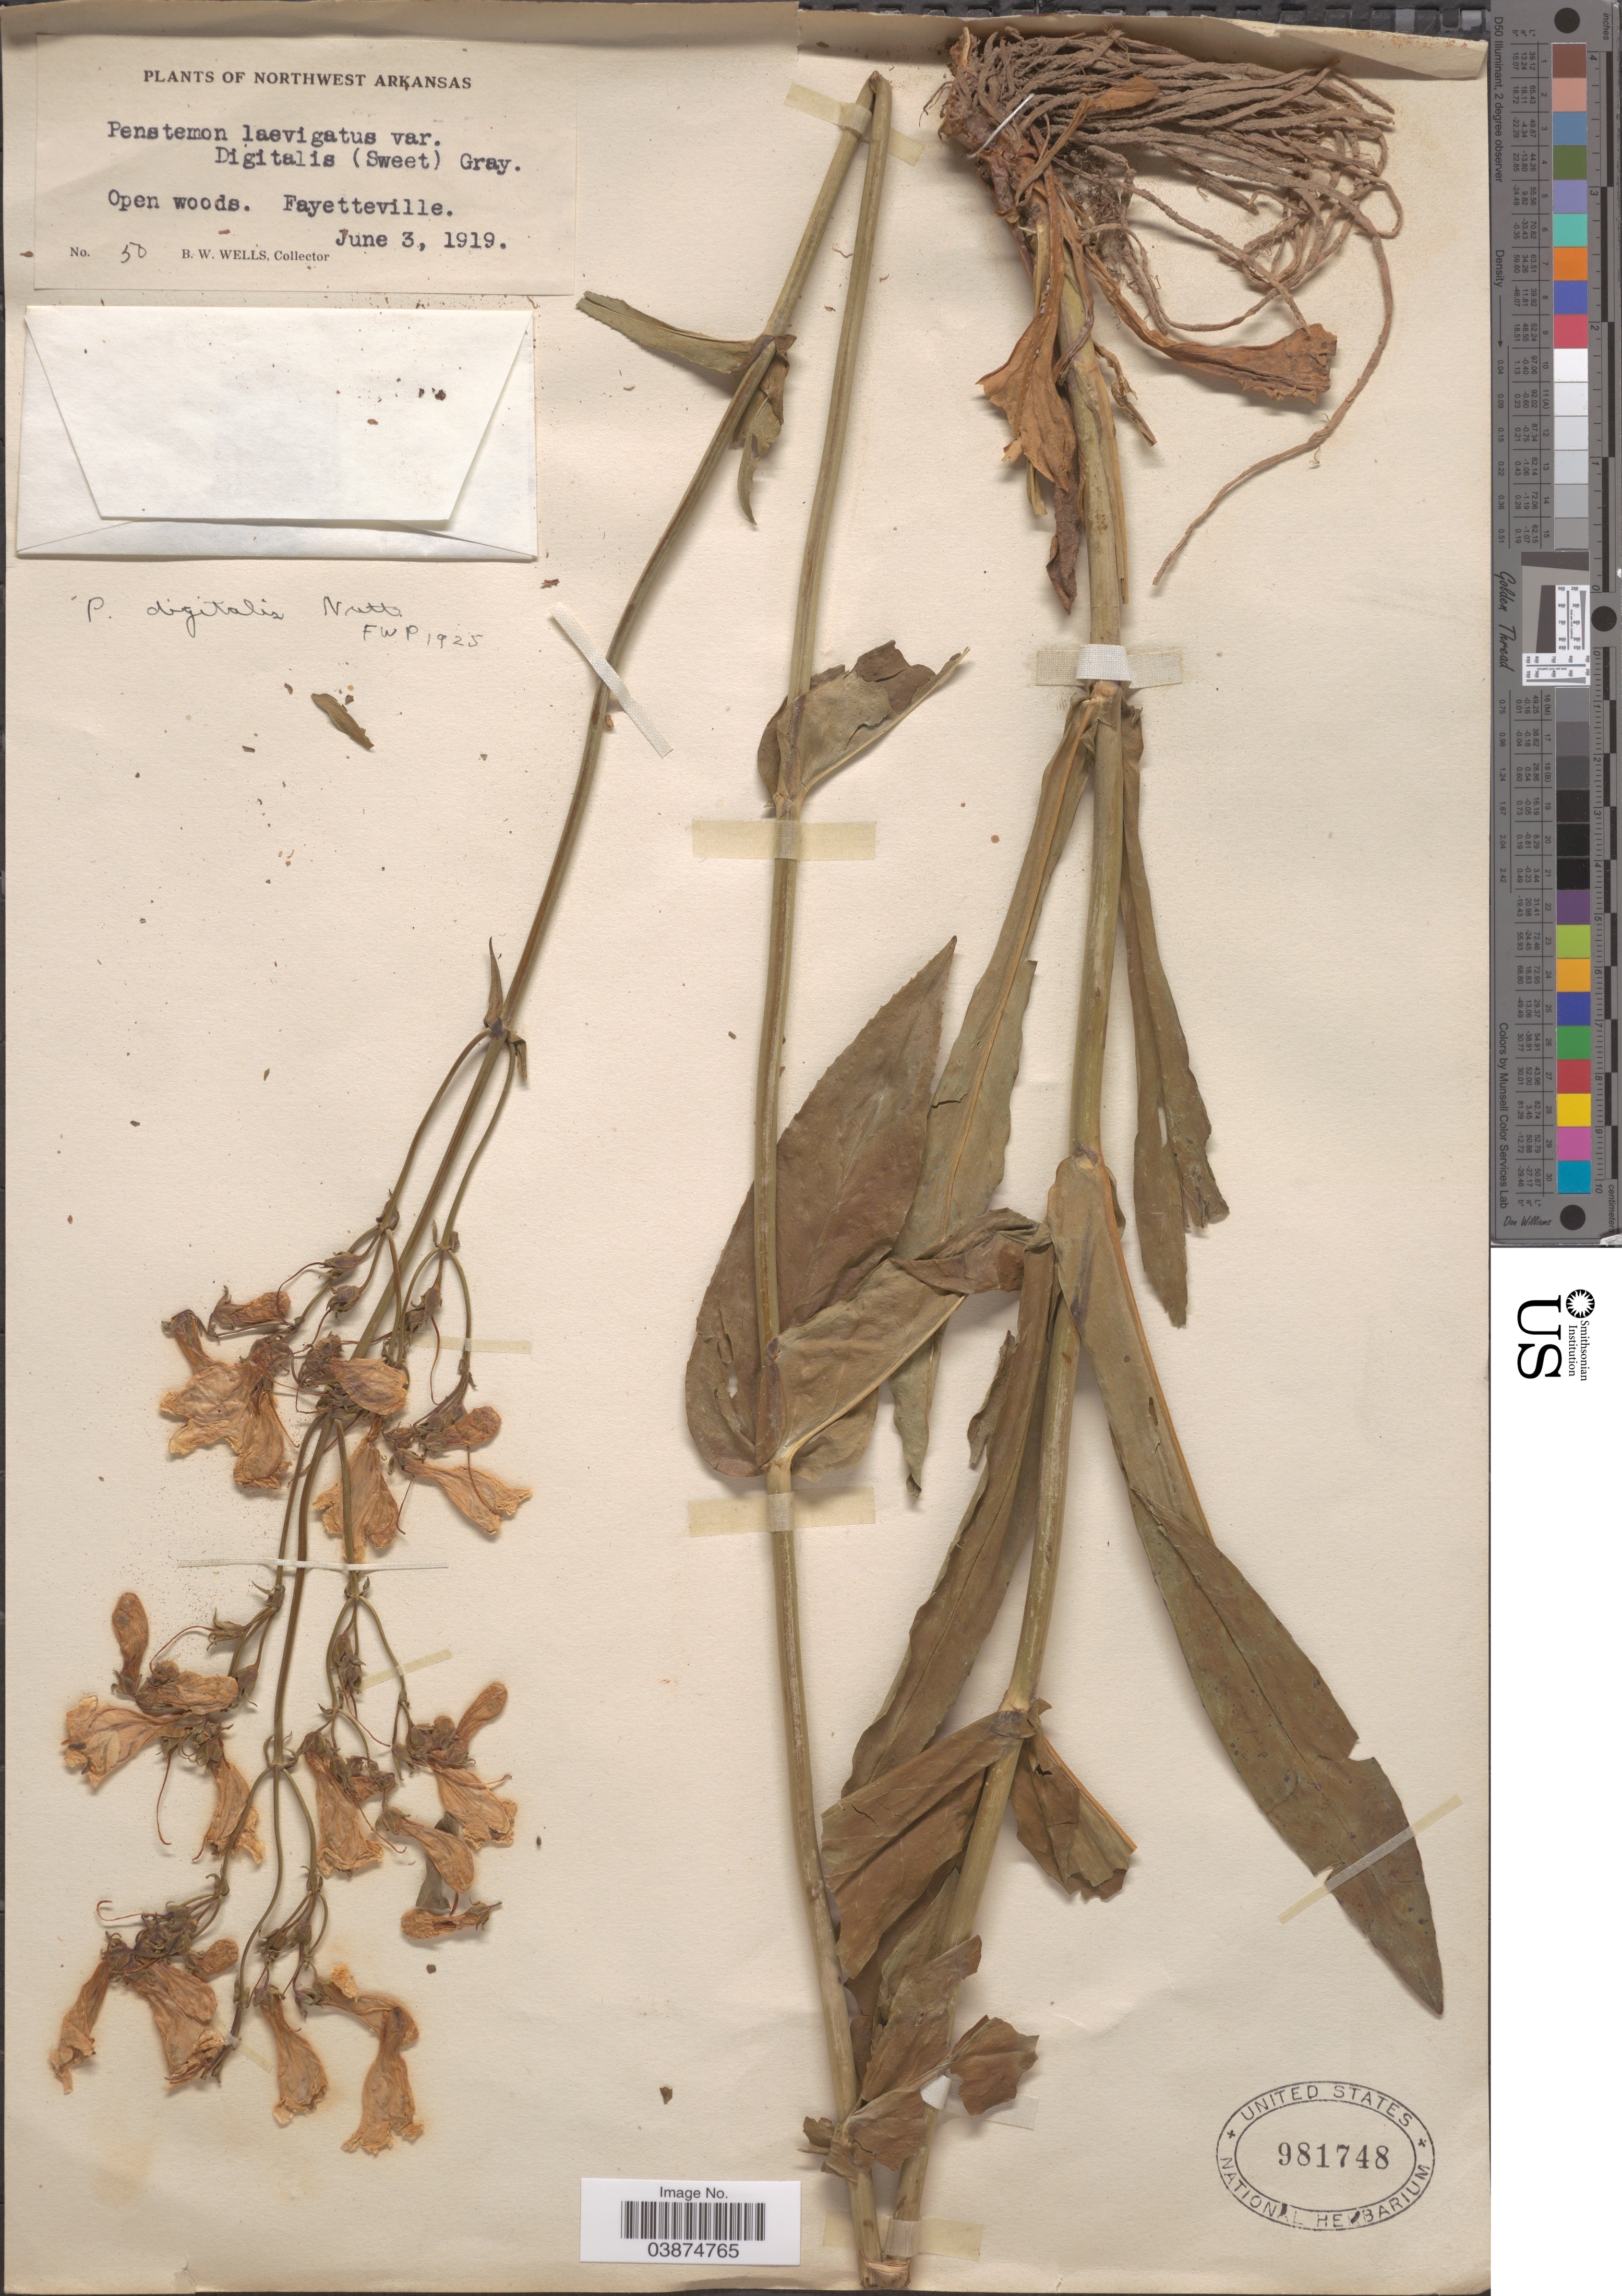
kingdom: Plantae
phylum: Tracheophyta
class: Magnoliopsida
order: Lamiales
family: Plantaginaceae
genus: Penstemon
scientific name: Penstemon digitalis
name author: Nutt. ex Sims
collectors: B. Wells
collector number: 50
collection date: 1919-06-03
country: United States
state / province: Arkansas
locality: Northwest Arkansas. Fayetteville.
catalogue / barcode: US 981748